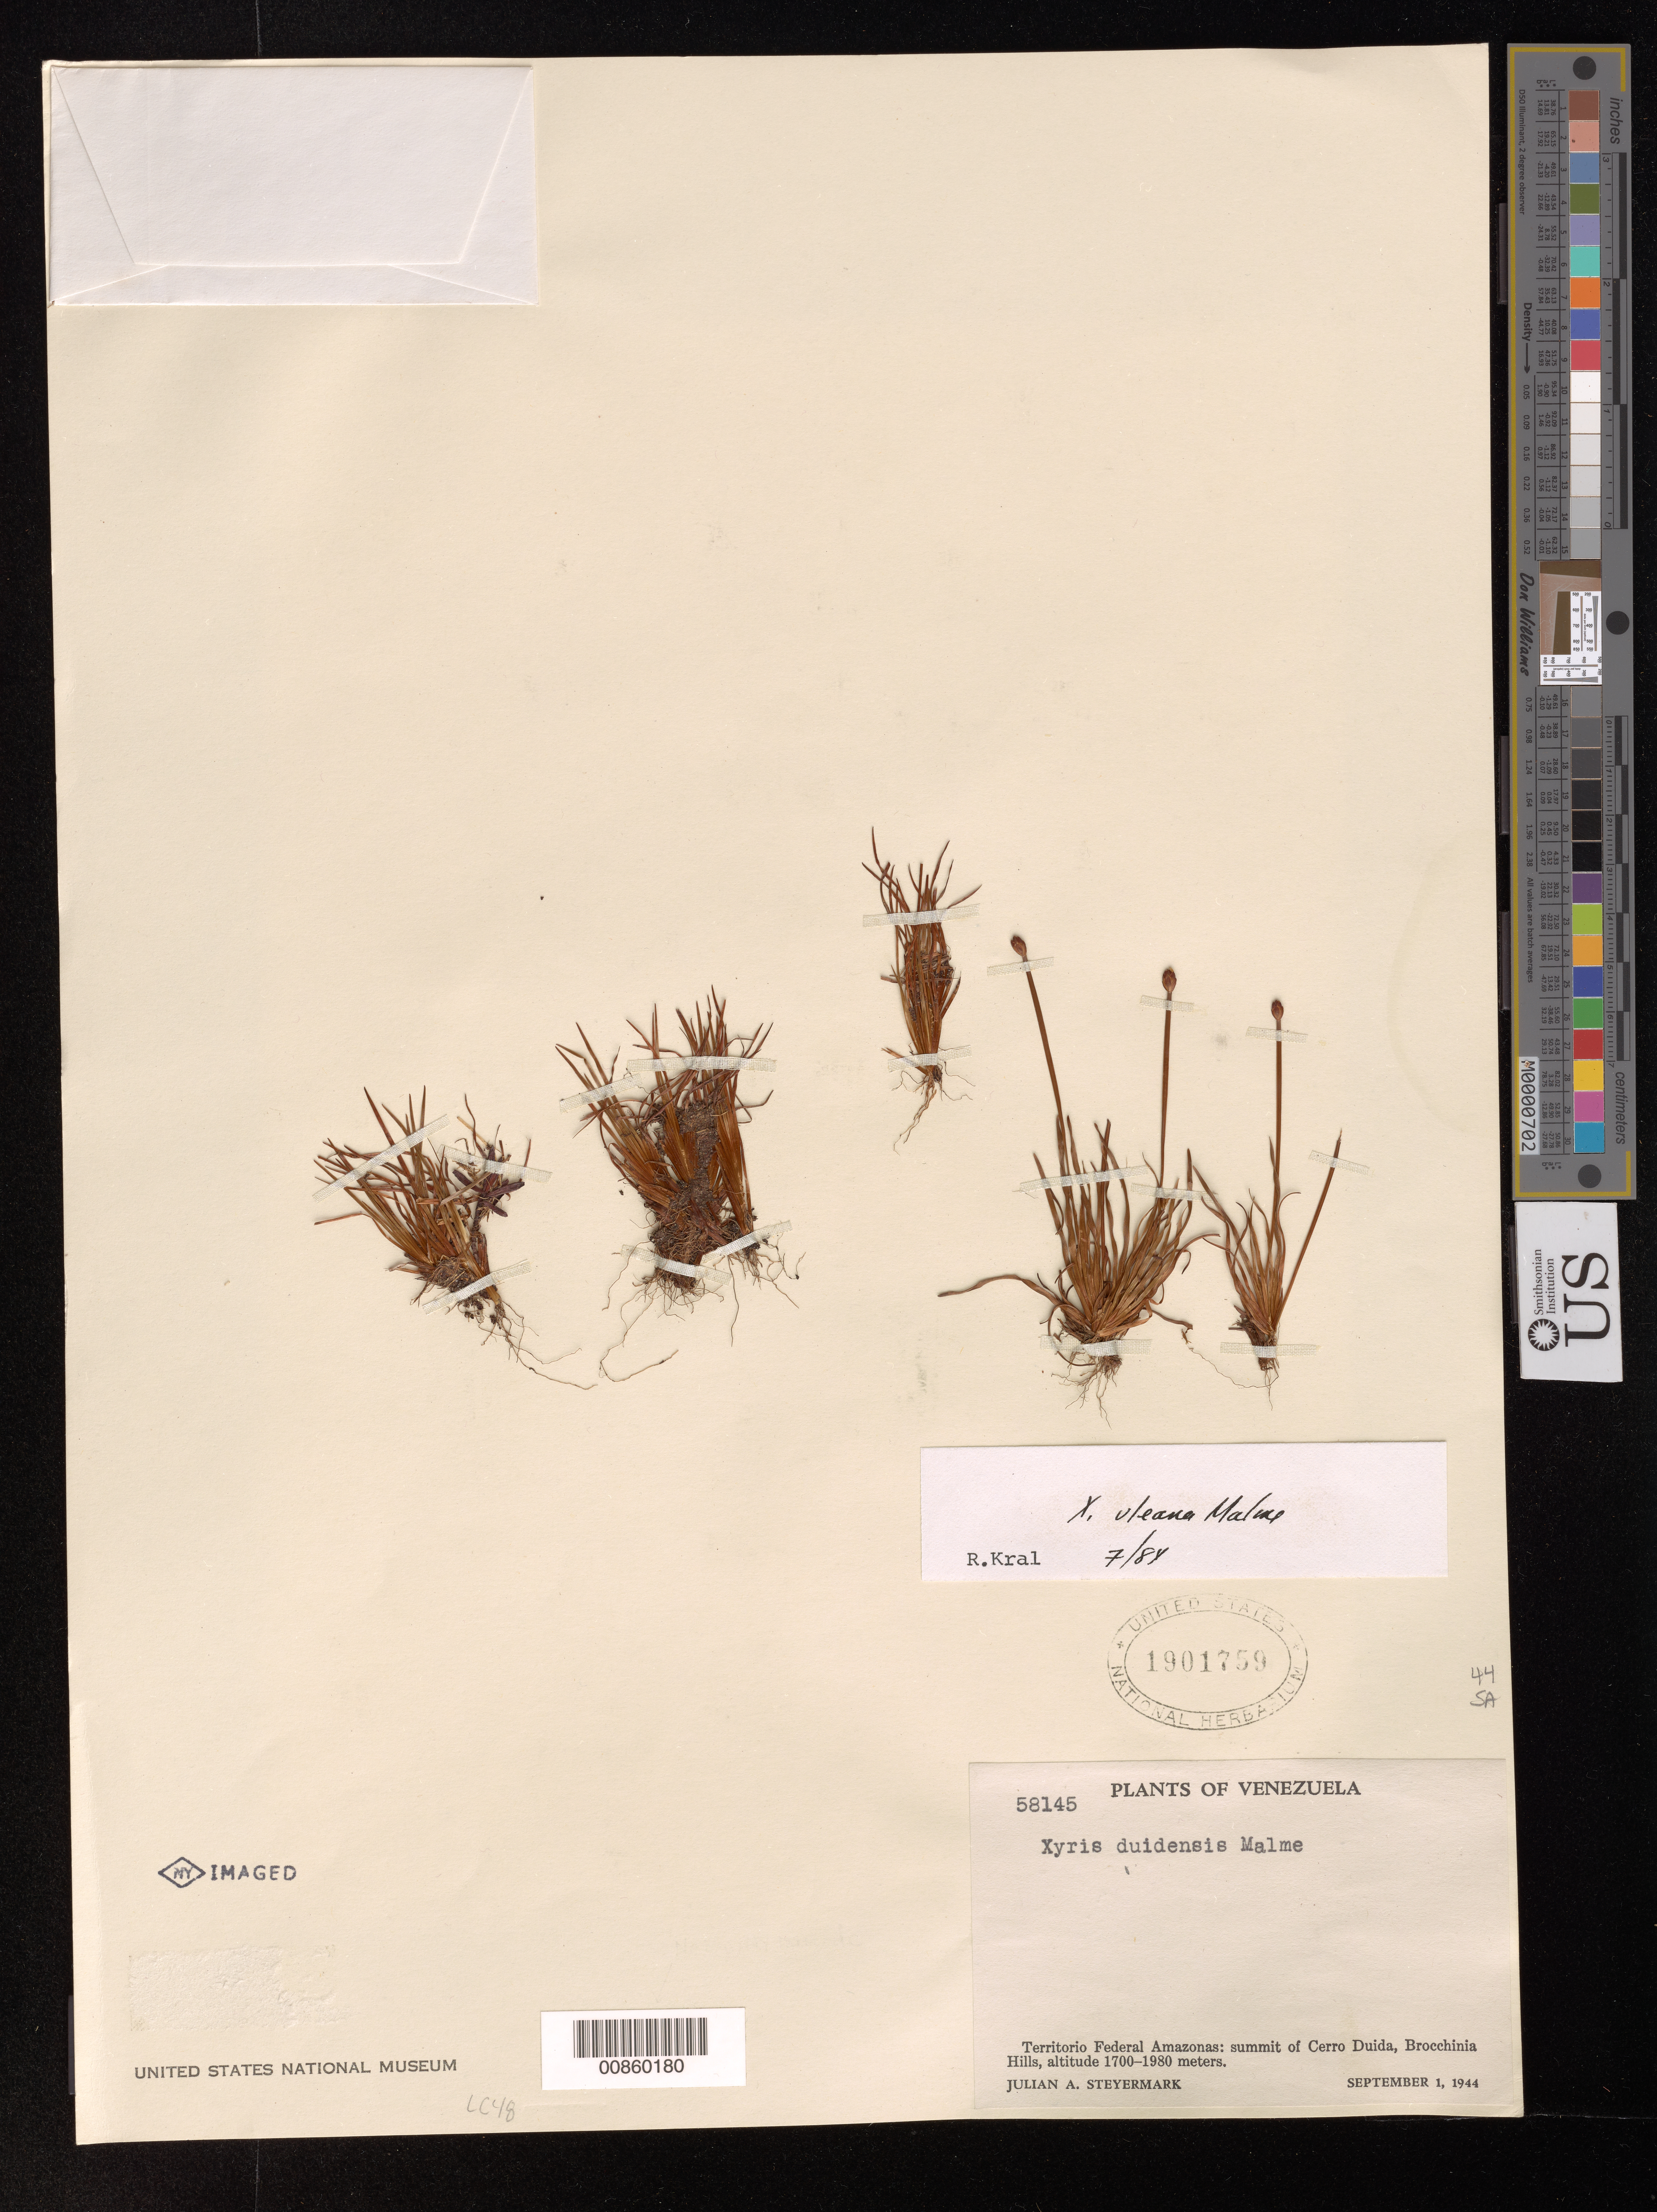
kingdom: Plantae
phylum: Tracheophyta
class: Liliopsida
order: Poales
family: Xyridaceae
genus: Xyris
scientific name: Xyris uleana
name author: Malme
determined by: Kral, Robert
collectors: J. Steyermark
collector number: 58145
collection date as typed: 1-Sep-44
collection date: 1944-09-01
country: Venezuela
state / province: Amazonas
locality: Cerro Duida, summit, Brocchinia Hills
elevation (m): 1700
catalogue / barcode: US 1901759